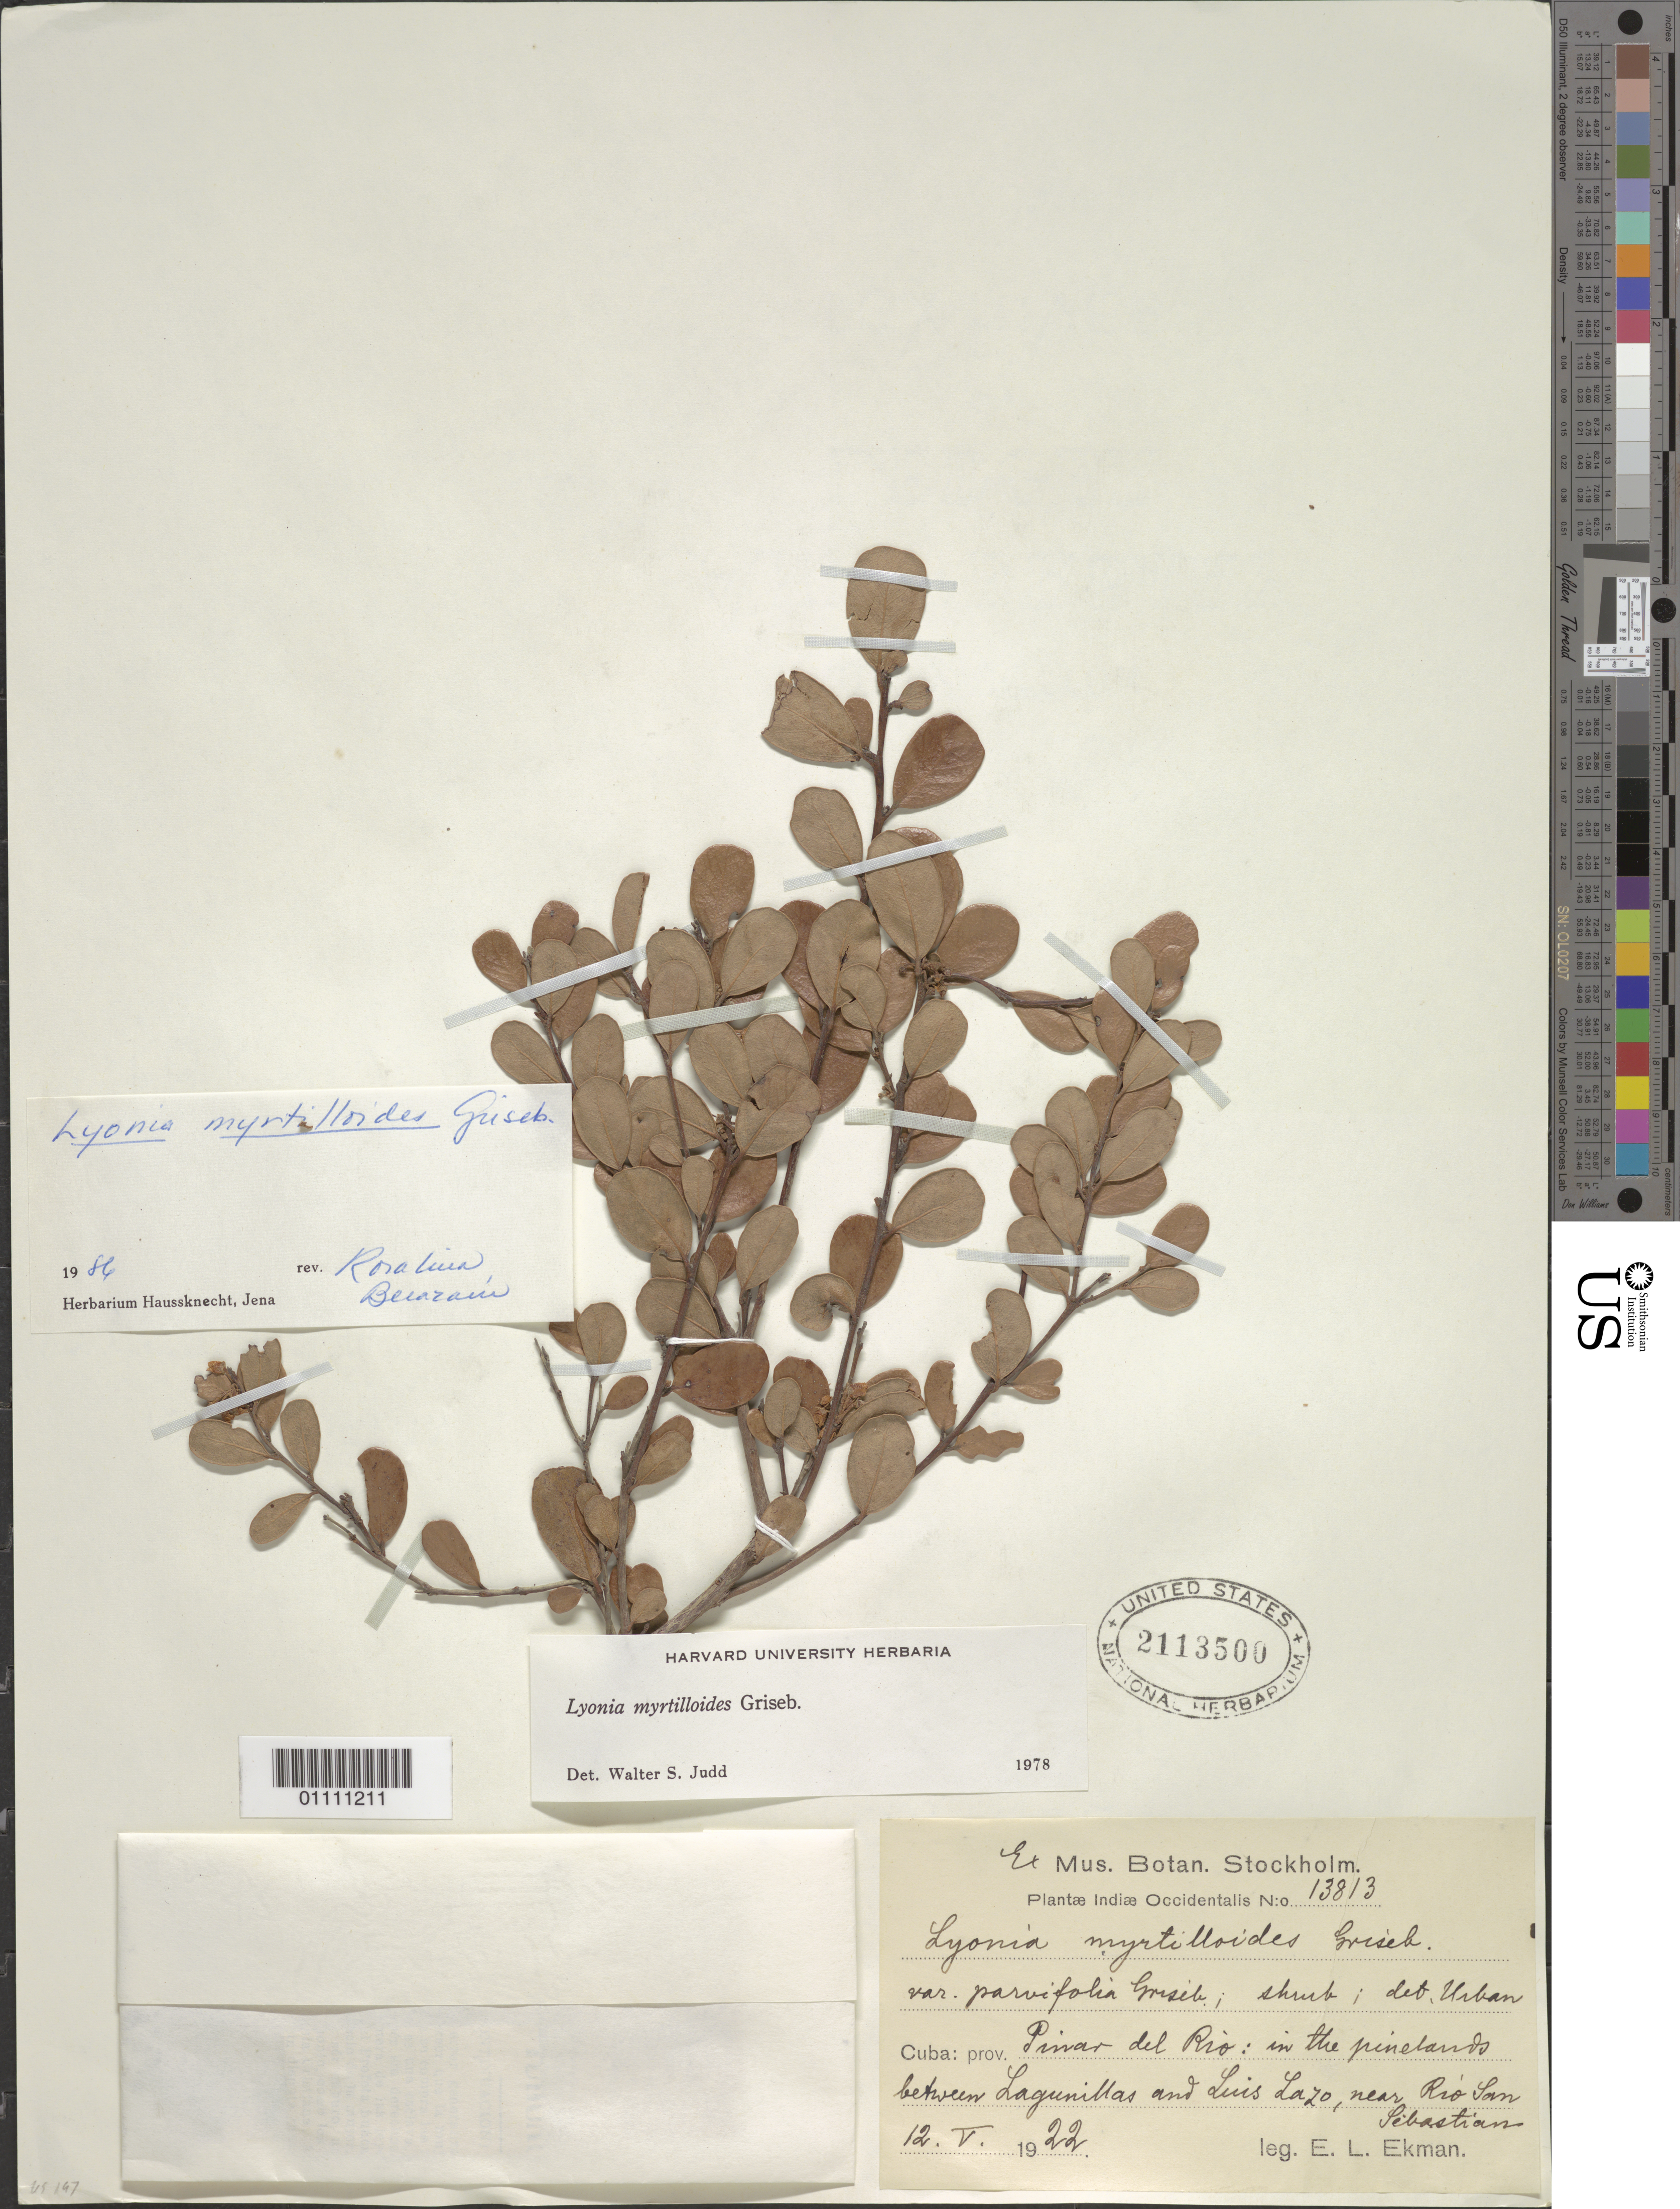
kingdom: Plantae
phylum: Tracheophyta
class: Magnoliopsida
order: Ericales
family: Ericaceae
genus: Lyonia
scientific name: Lyonia myrtilloides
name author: Griseb.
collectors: E. L. Ekman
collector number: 13813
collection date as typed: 12 May 1922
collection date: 1922-05-12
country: Cuba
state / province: Pinar del Rio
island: Cuba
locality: In the pinelands between Lagunillas and Luis Lazo, near Rio San Sebastion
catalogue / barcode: US 2113500